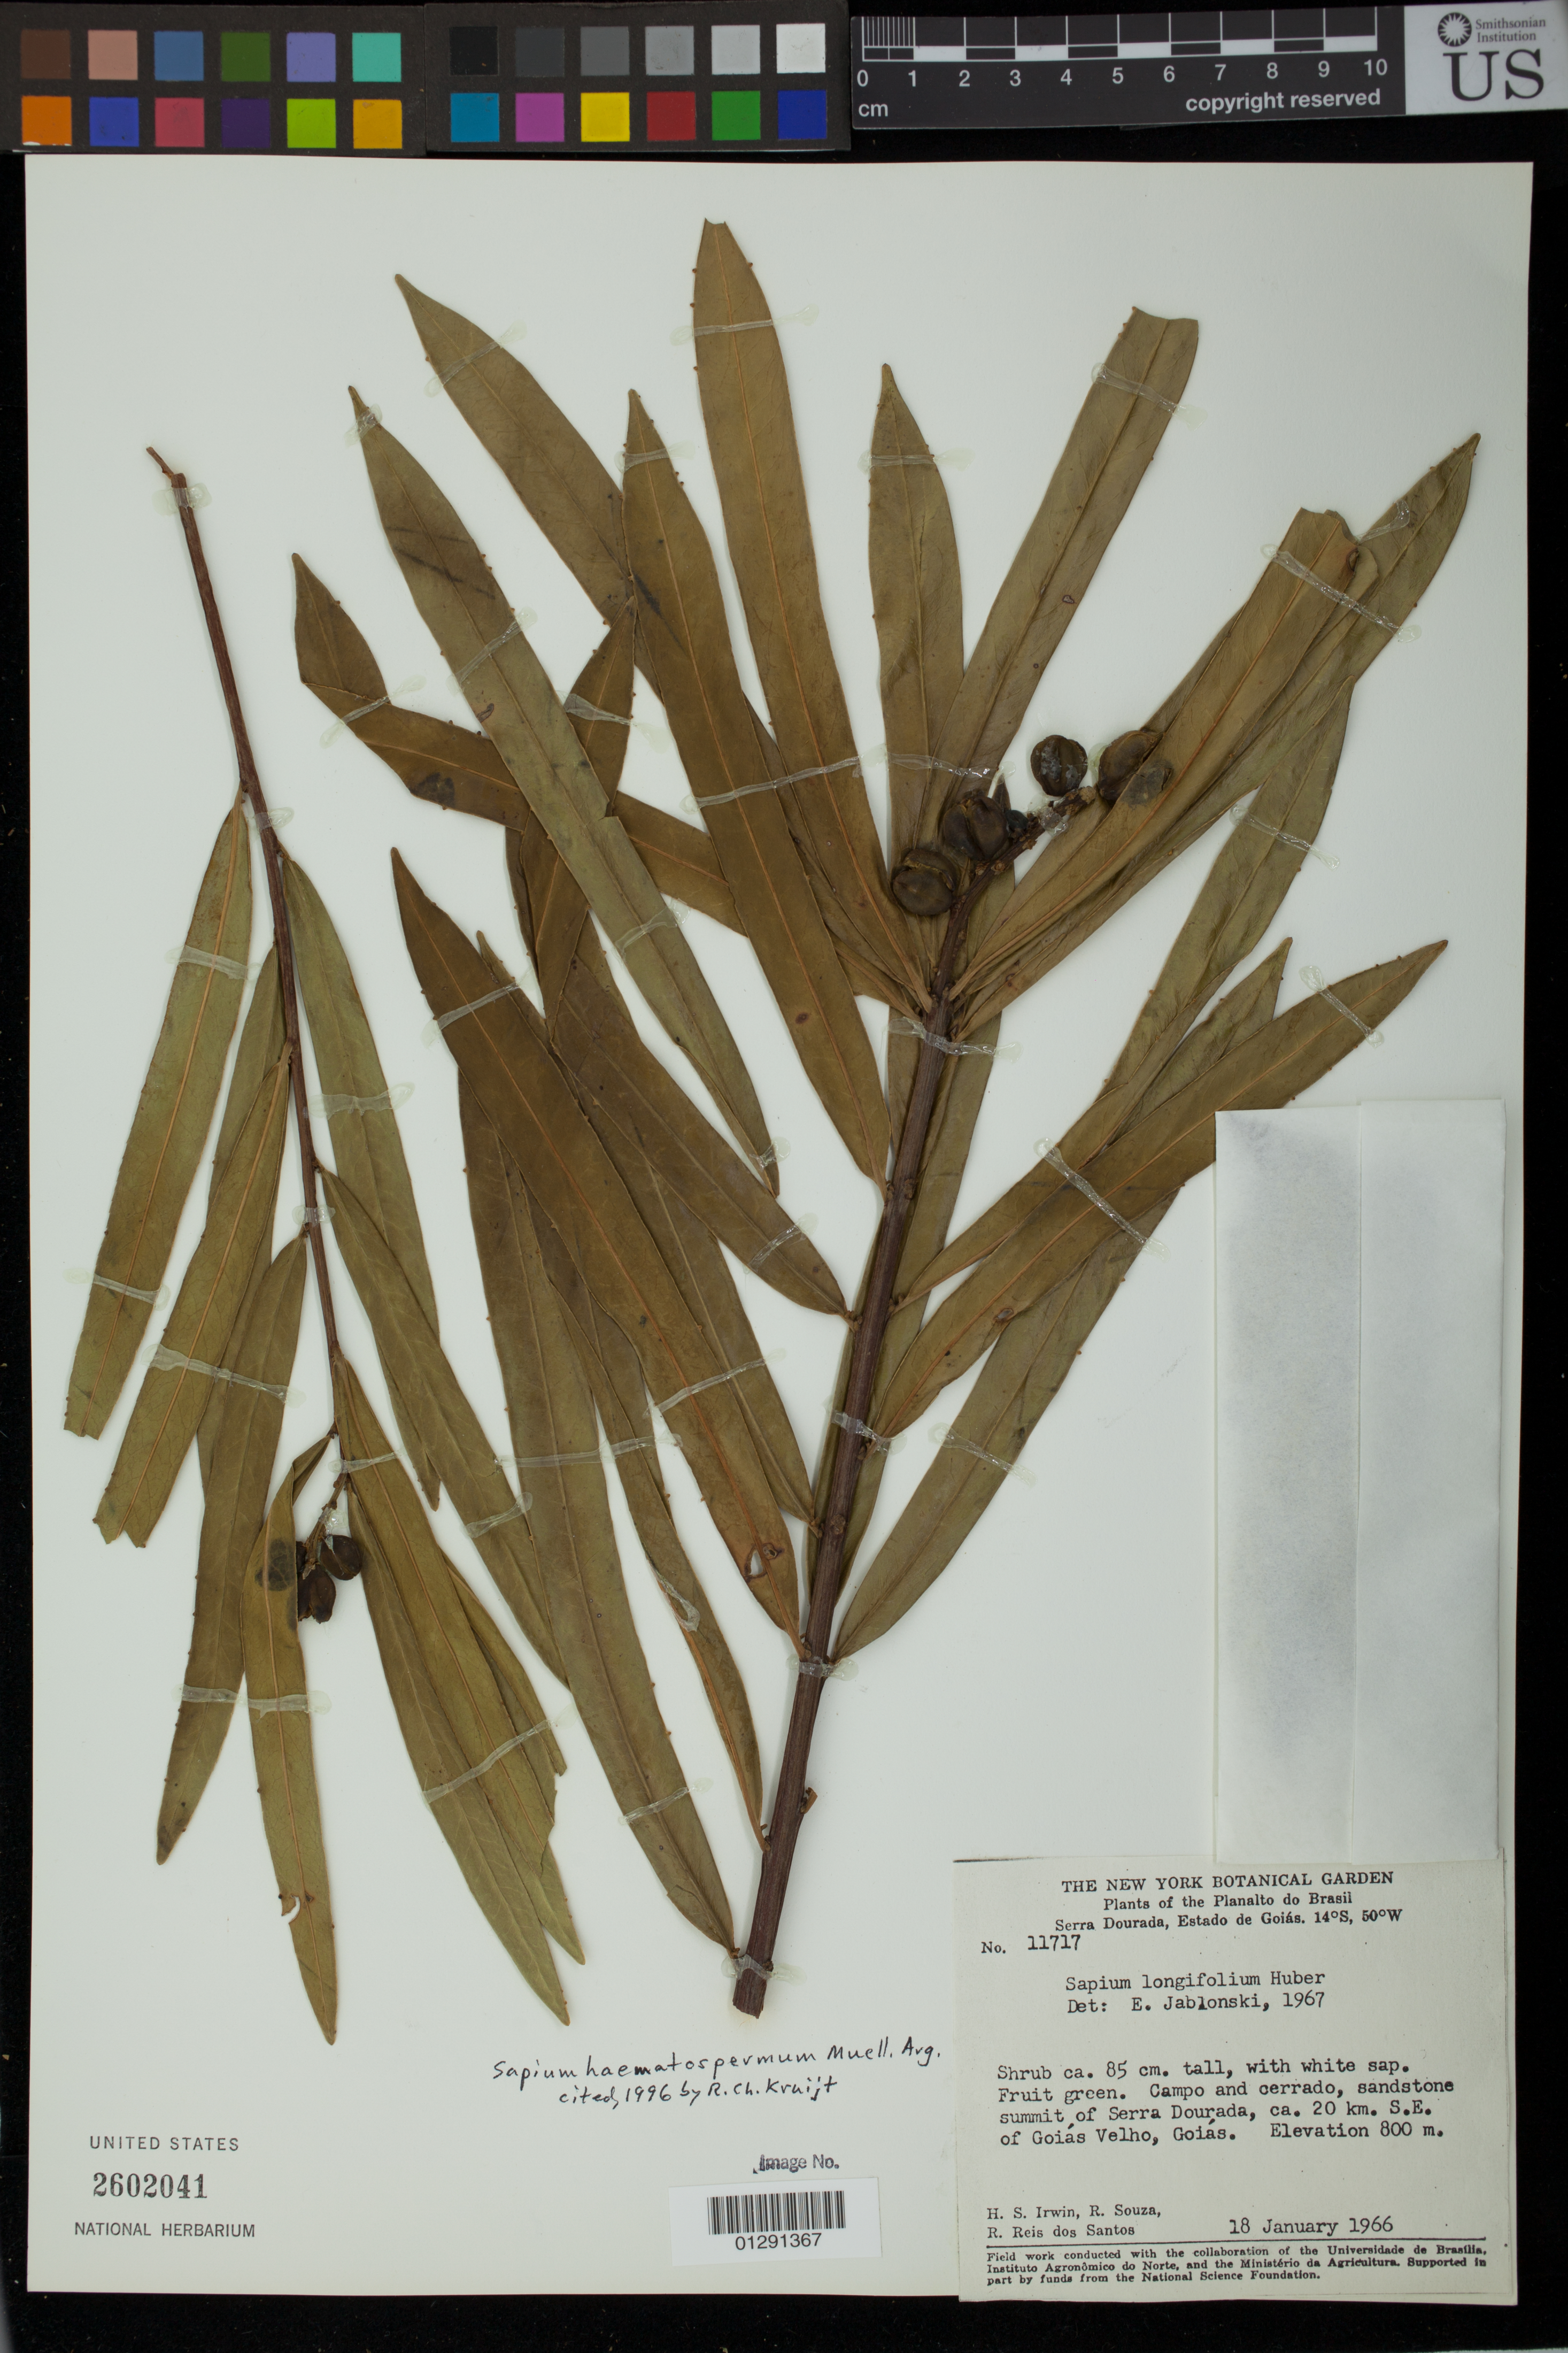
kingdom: Plantae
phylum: Tracheophyta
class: Magnoliopsida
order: Malpighiales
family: Euphorbiaceae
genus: Sapium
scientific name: Sapium haematospermum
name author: Müll. Arg.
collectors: H. Irwin, R. Souza & R. Reis dos Santos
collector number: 11717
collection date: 1966-01-18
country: Brazil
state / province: Goias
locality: Summit of Serra Dourada, circa 20 kilimeters SE of Goias Velho,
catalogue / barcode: US 2602041